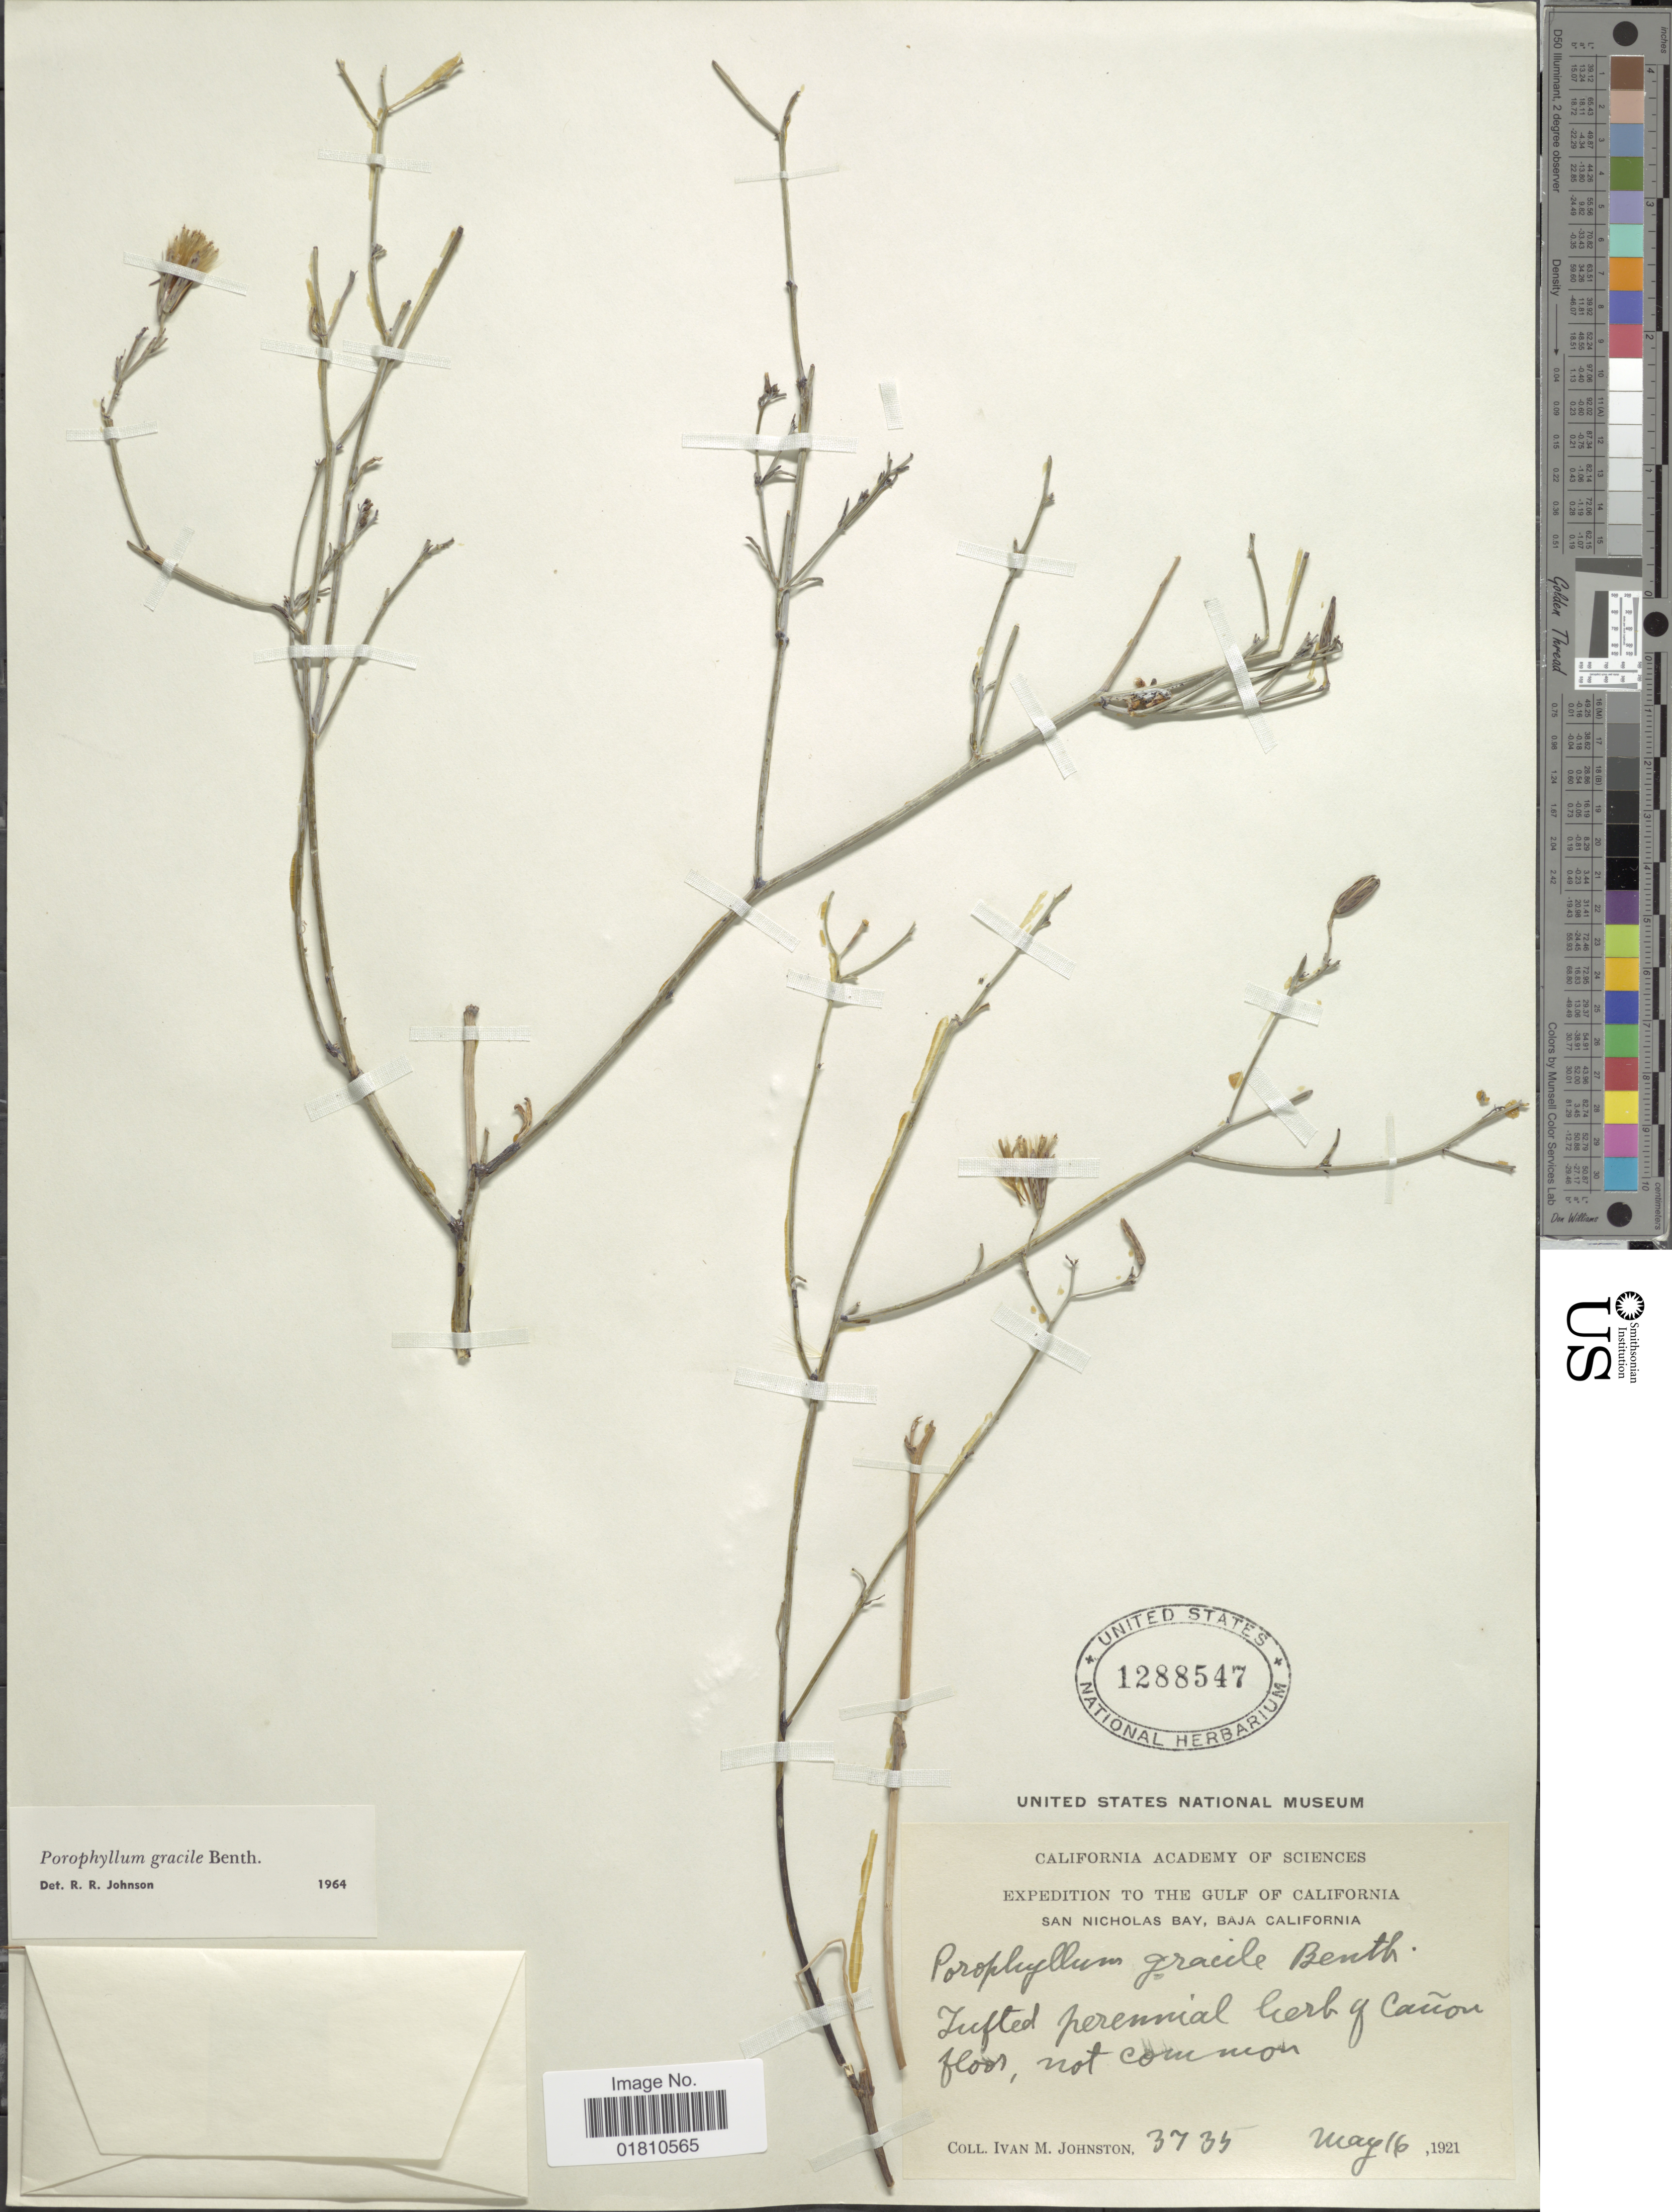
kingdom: Plantae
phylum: Tracheophyta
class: Magnoliopsida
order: Asterales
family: Asteraceae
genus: Porophyllum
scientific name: Porophyllum gracile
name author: Benth.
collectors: I.M. Johnston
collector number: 3735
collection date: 1921-05-16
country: Mexico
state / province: Baja California Sur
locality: Gulf of California, San Nicholas Bay, tufted perennial herb y cañon floor, not common.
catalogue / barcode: US 1288547